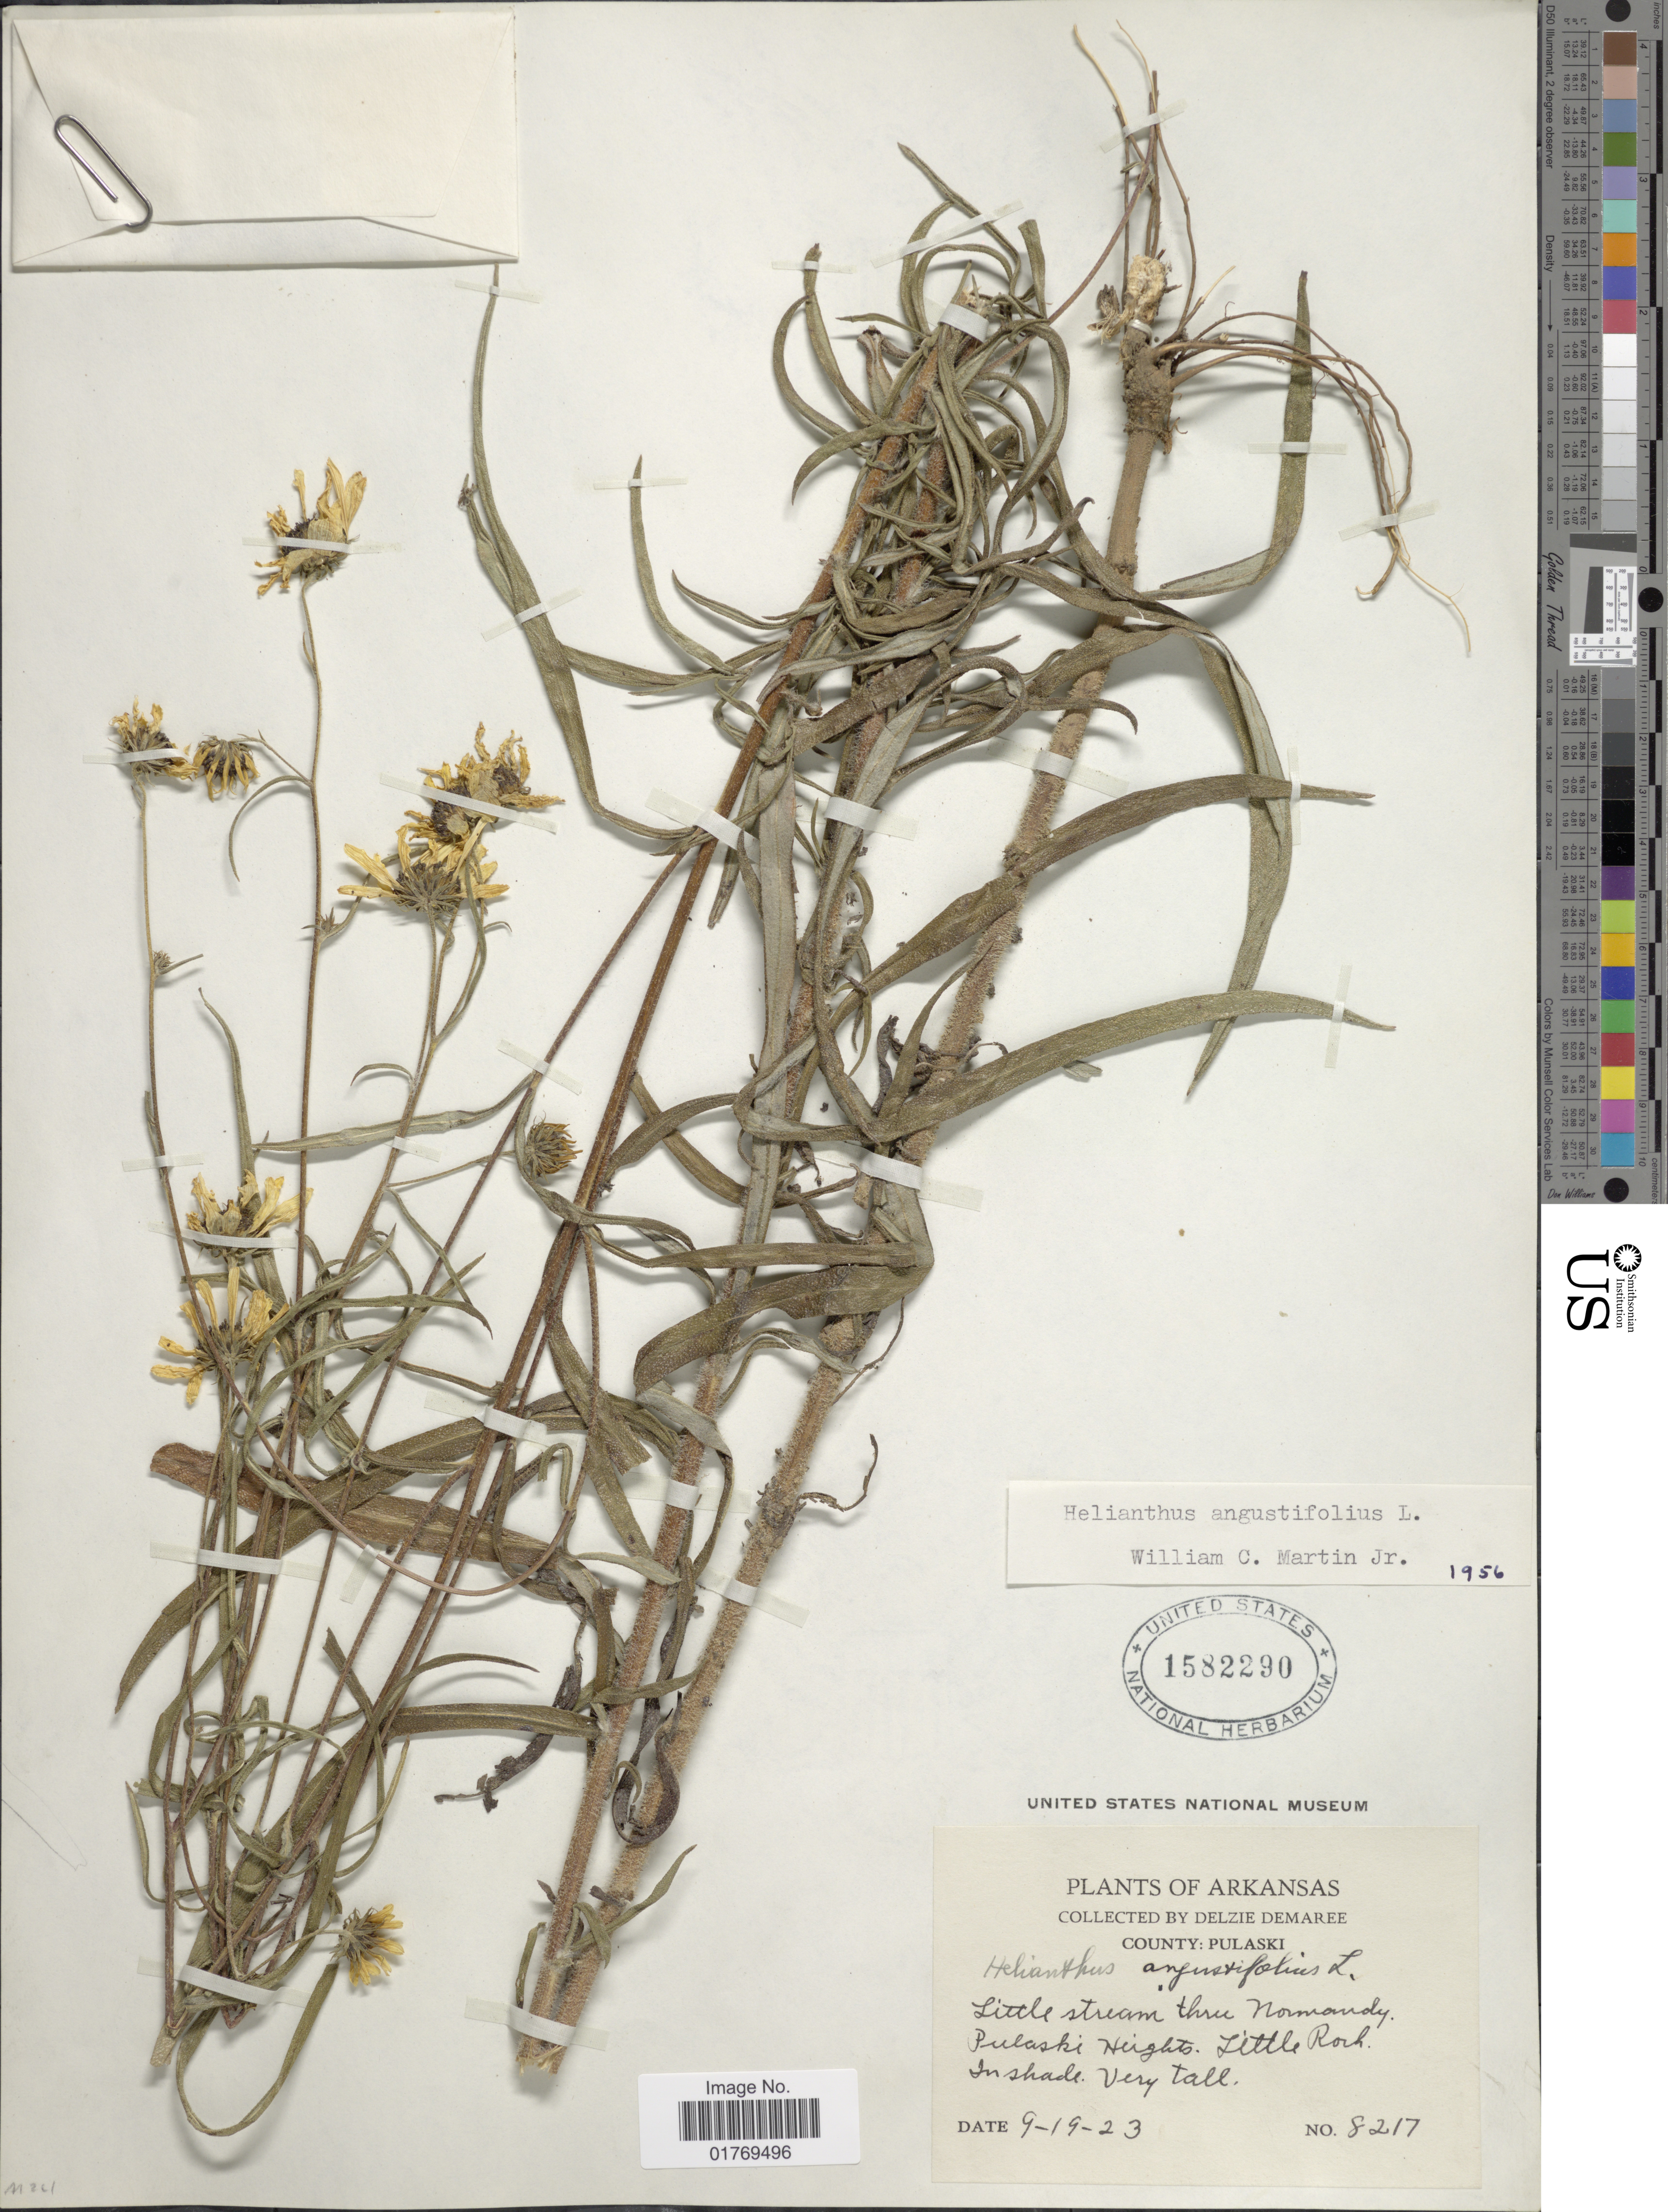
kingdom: Plantae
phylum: Tracheophyta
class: Magnoliopsida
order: Asterales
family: Asteraceae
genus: Helianthus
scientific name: Helianthus angustifolius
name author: L.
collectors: D. Demaree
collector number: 8217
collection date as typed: Transcribed d/m/y: 19/9/23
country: United States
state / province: Arkansas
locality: County: Pulaski. Little stream thru Normandy. Pulaski Heights. Little Rock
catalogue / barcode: US 1582290